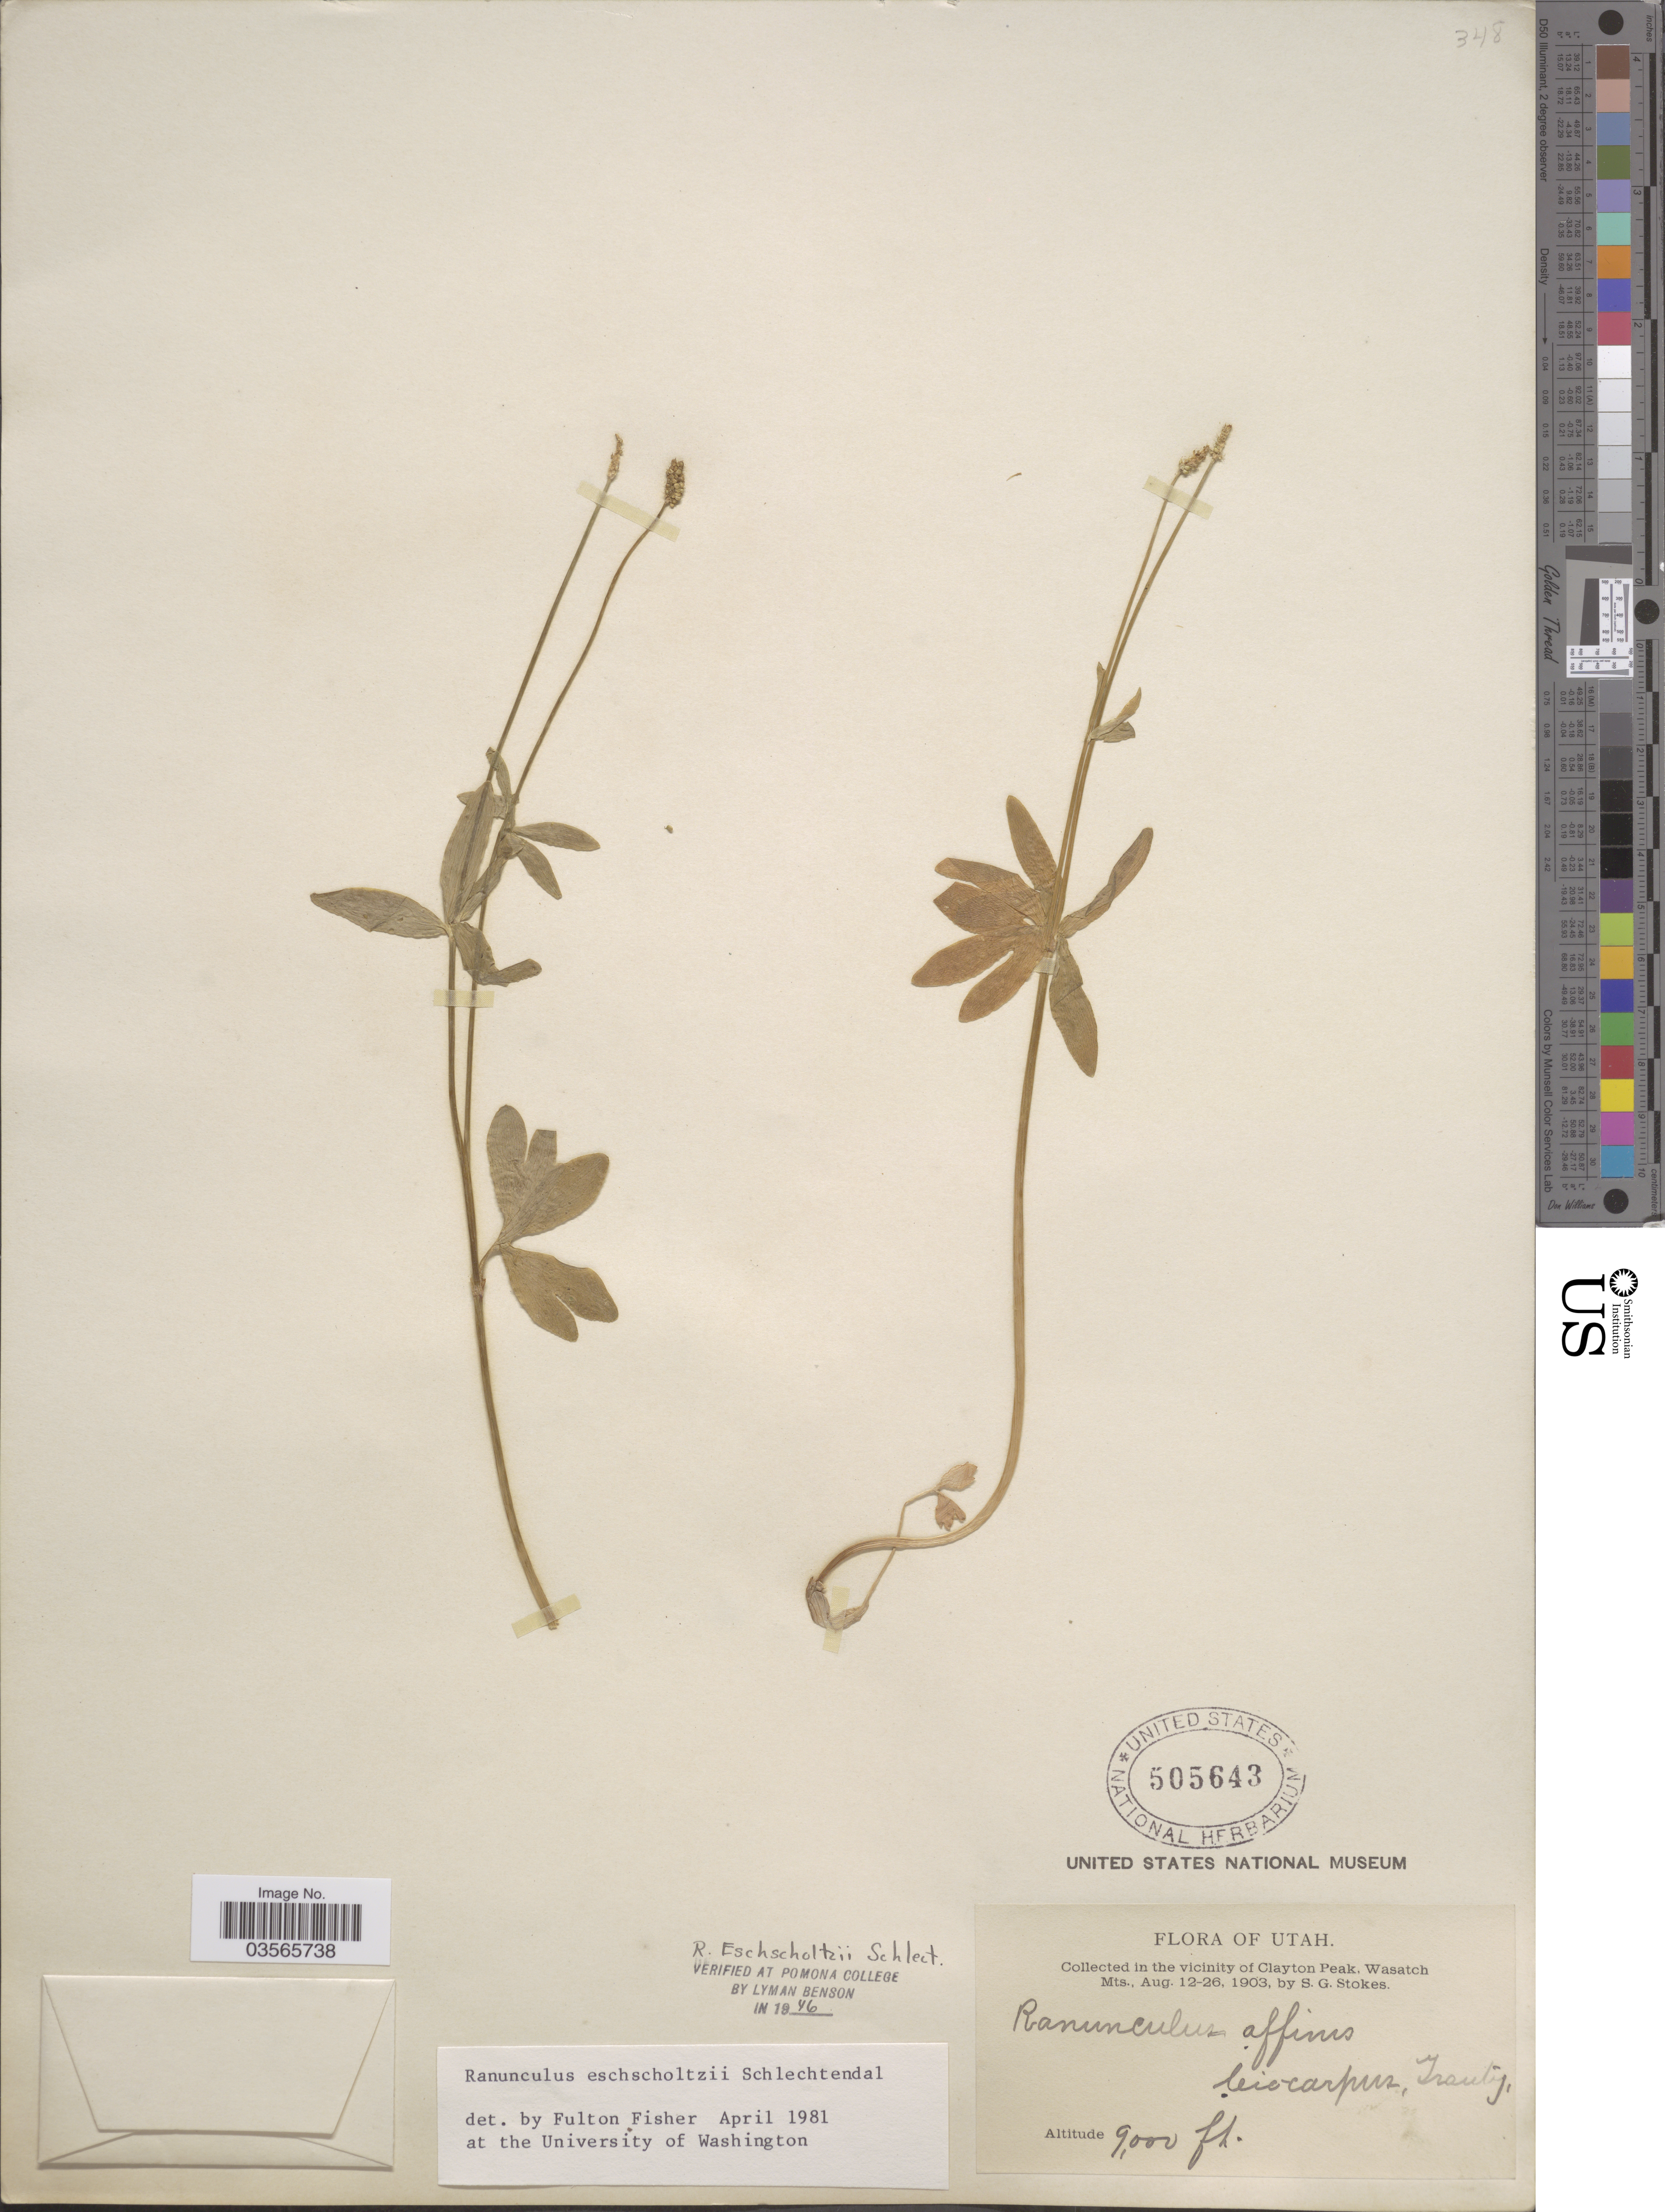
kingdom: Plantae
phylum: Tracheophyta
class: Magnoliopsida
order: Ranunculales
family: Ranunculaceae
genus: Ranunculus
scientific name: Ranunculus eschscholtzii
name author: Schltdl.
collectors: S. G. Stokes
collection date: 1903-08-12/1903-08-26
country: United States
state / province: Utah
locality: In the vicinity of Clayton Peak, Wasatch Mts.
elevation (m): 2743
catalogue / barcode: US 505643